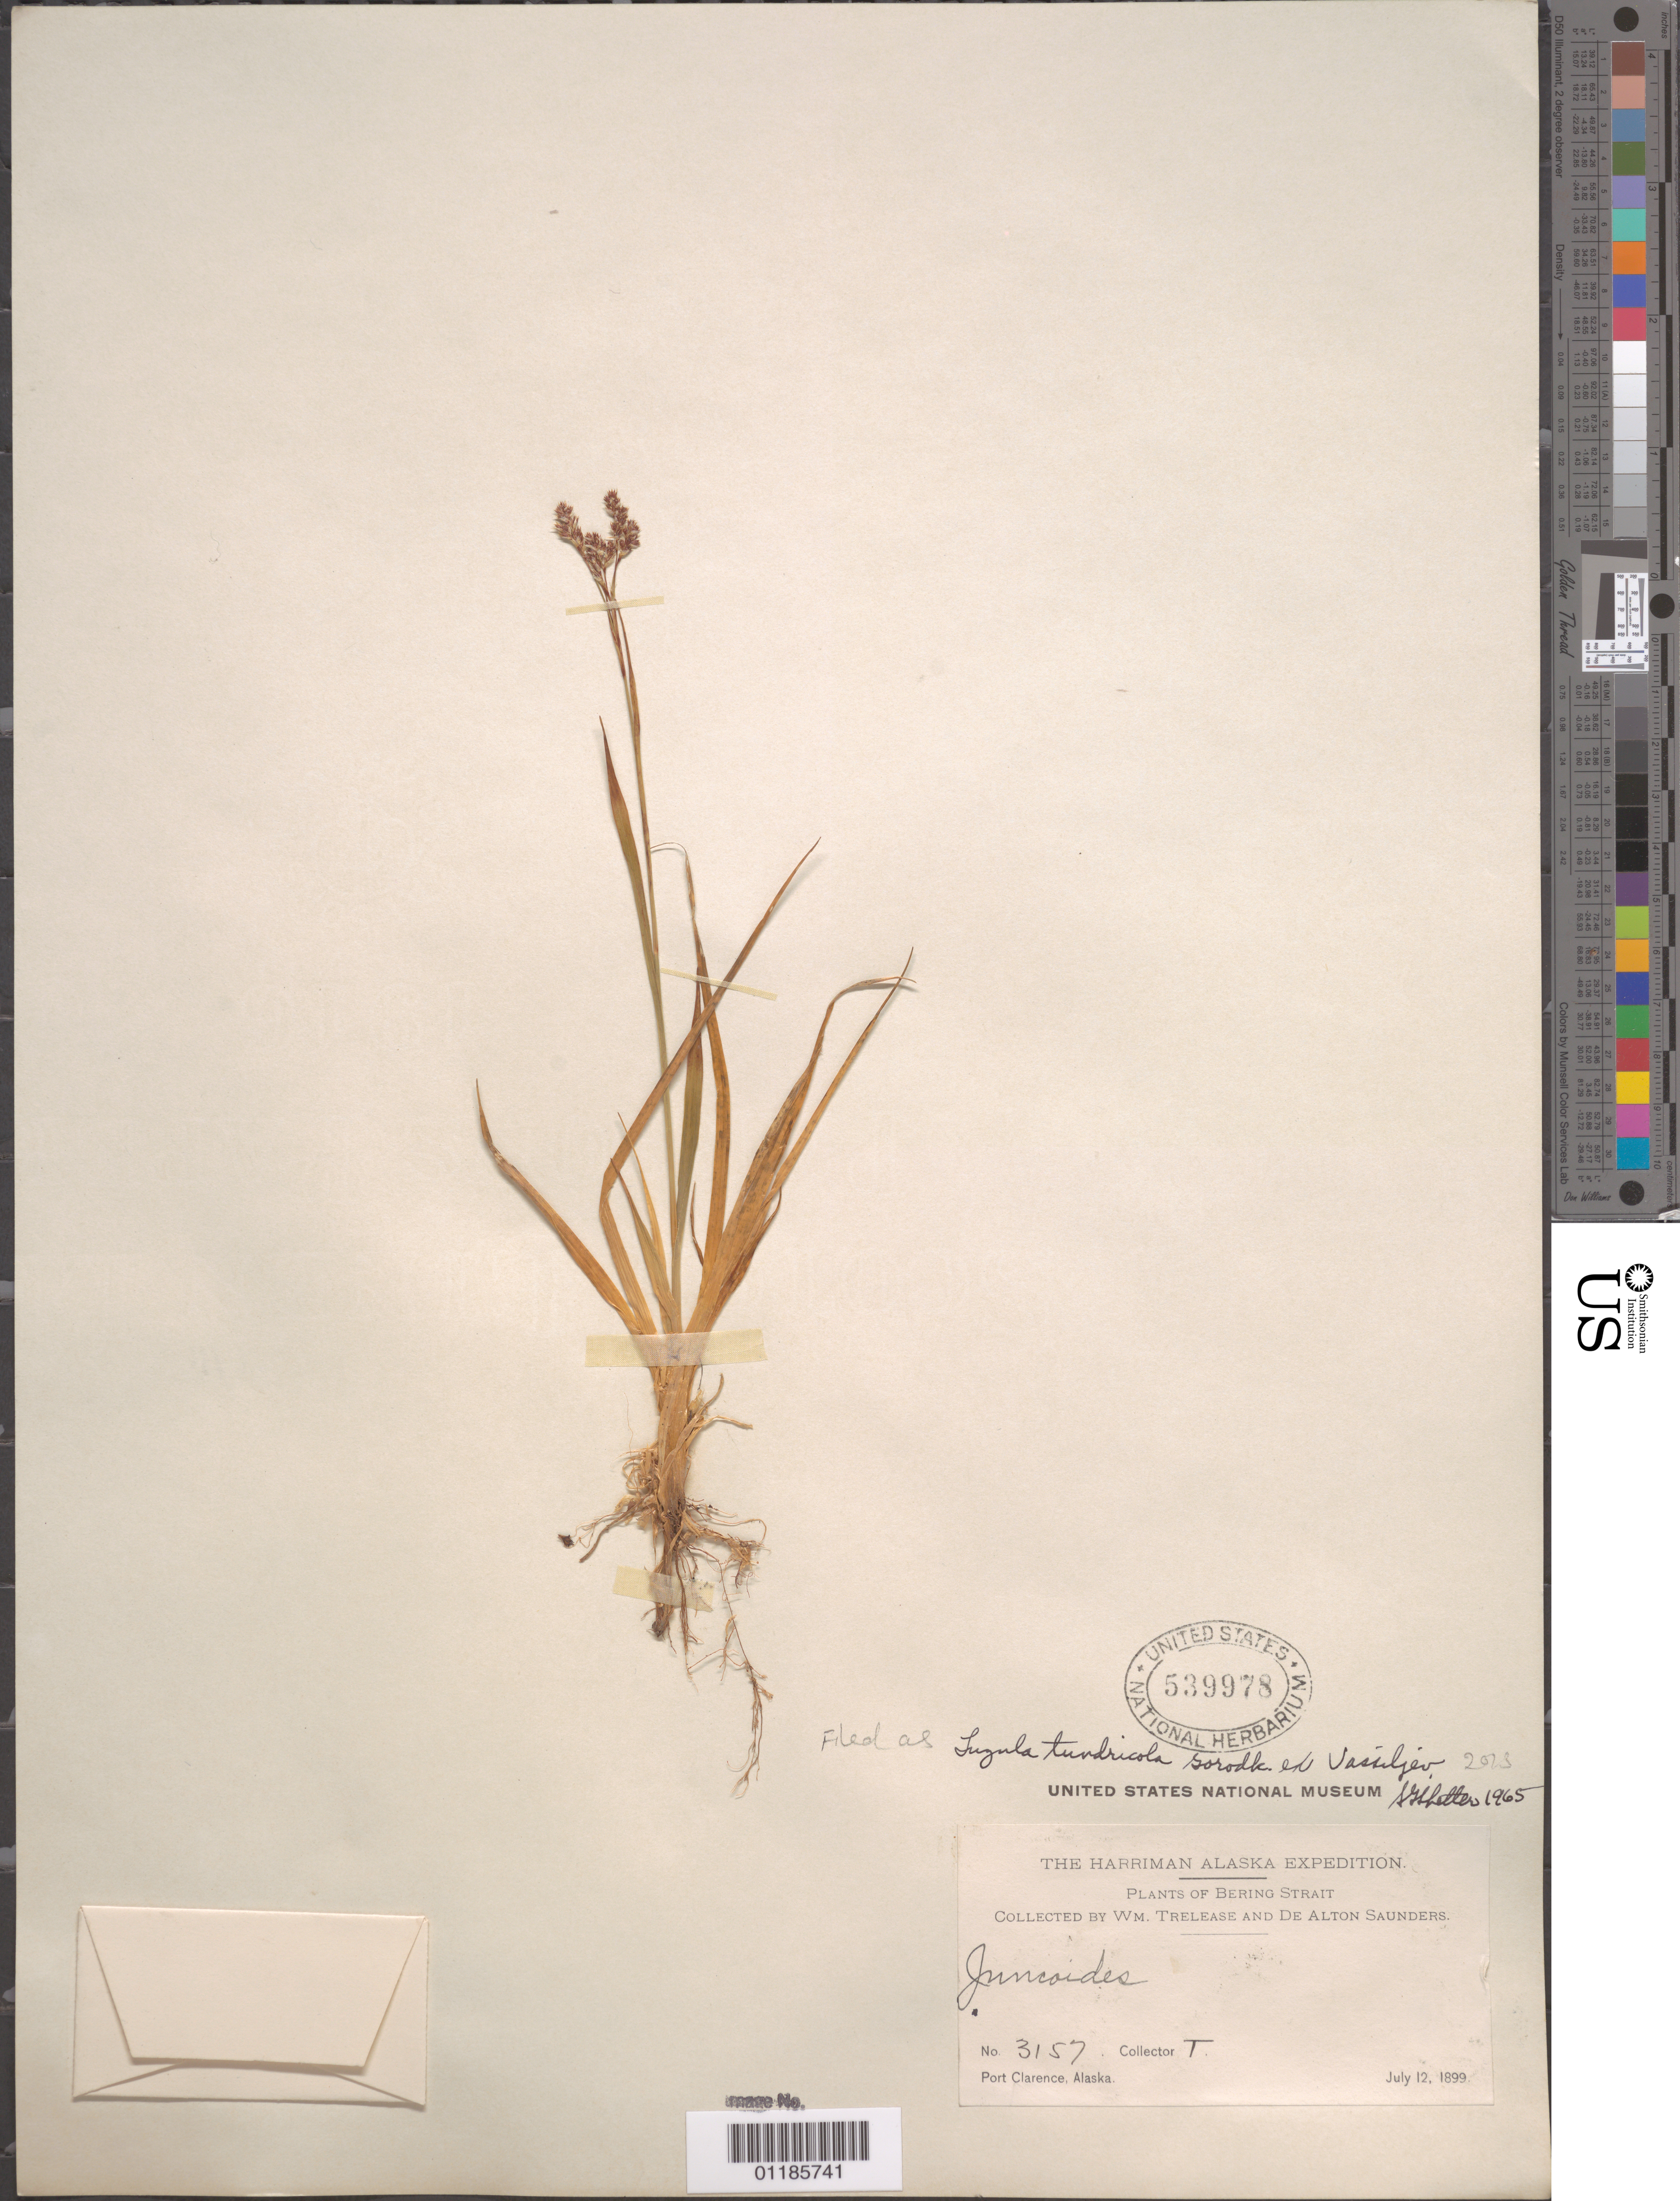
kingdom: Plantae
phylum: Tracheophyta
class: Liliopsida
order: Poales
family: Juncaceae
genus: Luzula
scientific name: Luzula tundricola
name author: (Gorodkov) V. Vassil.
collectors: W. Trelease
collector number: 3157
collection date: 1899-07-12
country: United States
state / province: Alaska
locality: Port Clarence..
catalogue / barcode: US 539978